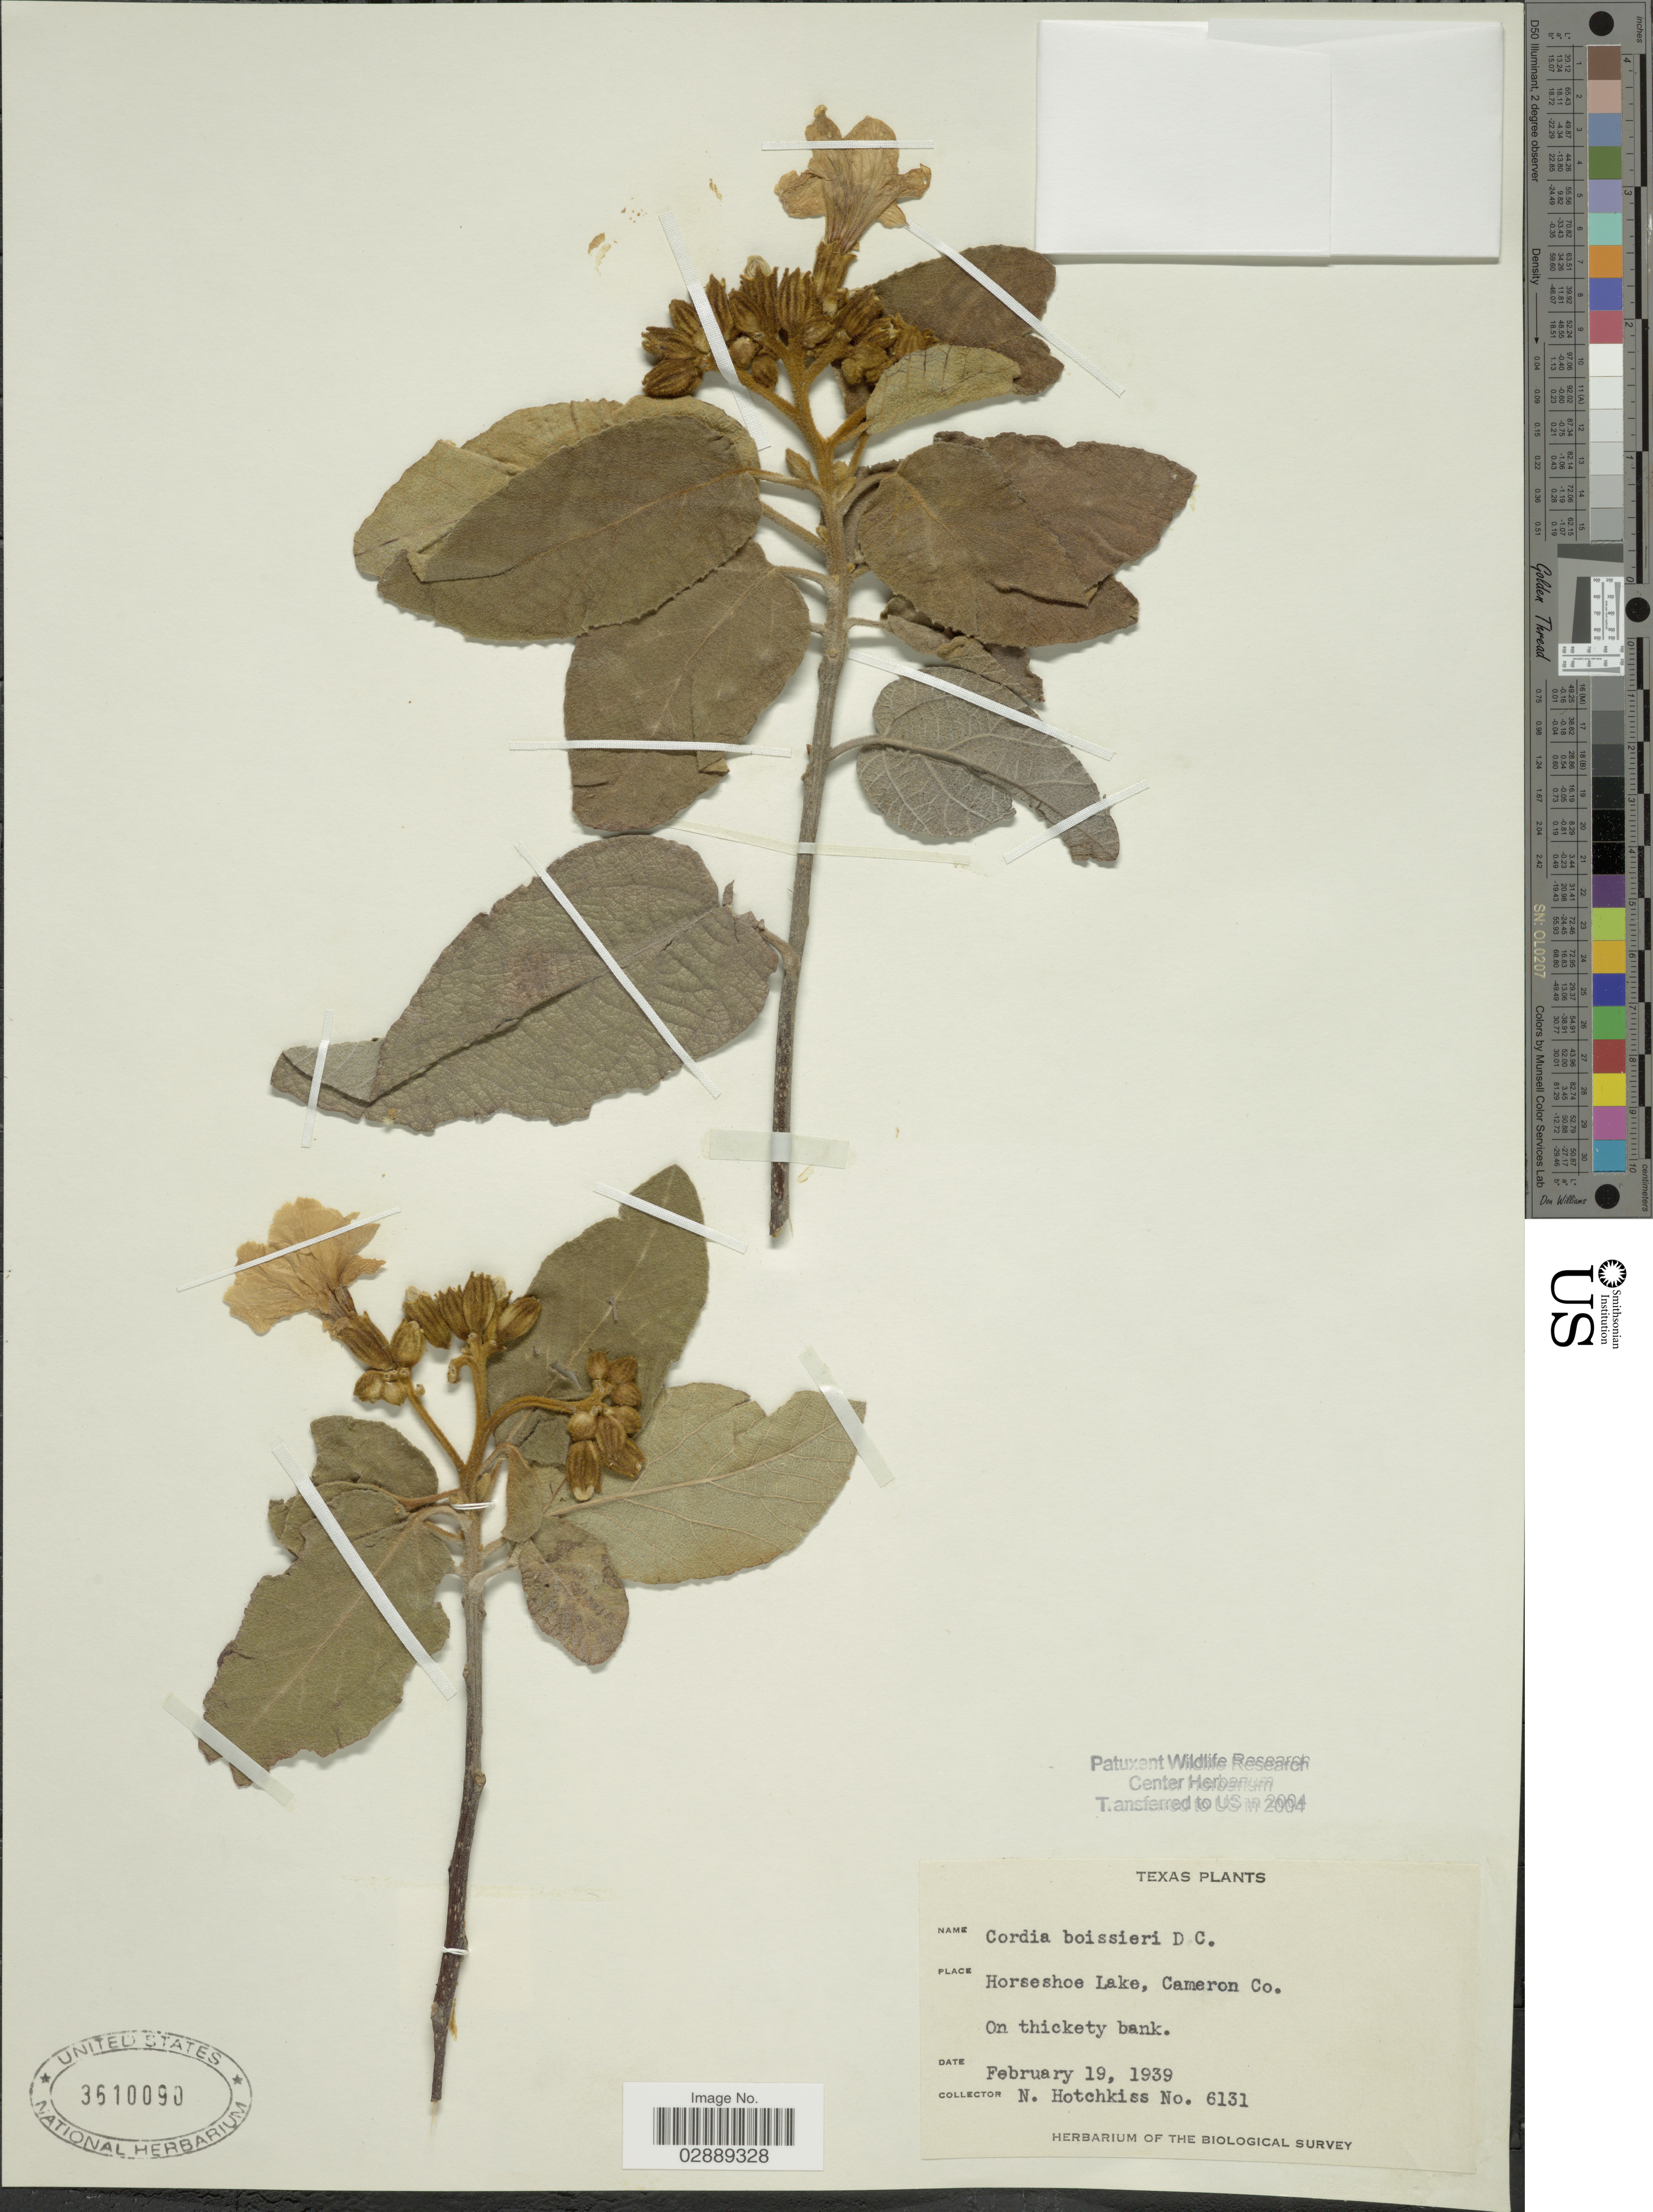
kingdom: Plantae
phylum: Tracheophyta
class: Magnoliopsida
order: Boraginales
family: Cordiaceae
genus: Cordia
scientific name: Cordia boissieri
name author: A. DC.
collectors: N. Hotchkiss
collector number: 6131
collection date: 1939-02-19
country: United States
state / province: Texas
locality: Horseshoe Lake, Cameron Co. On thickety bank.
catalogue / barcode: US 3610090